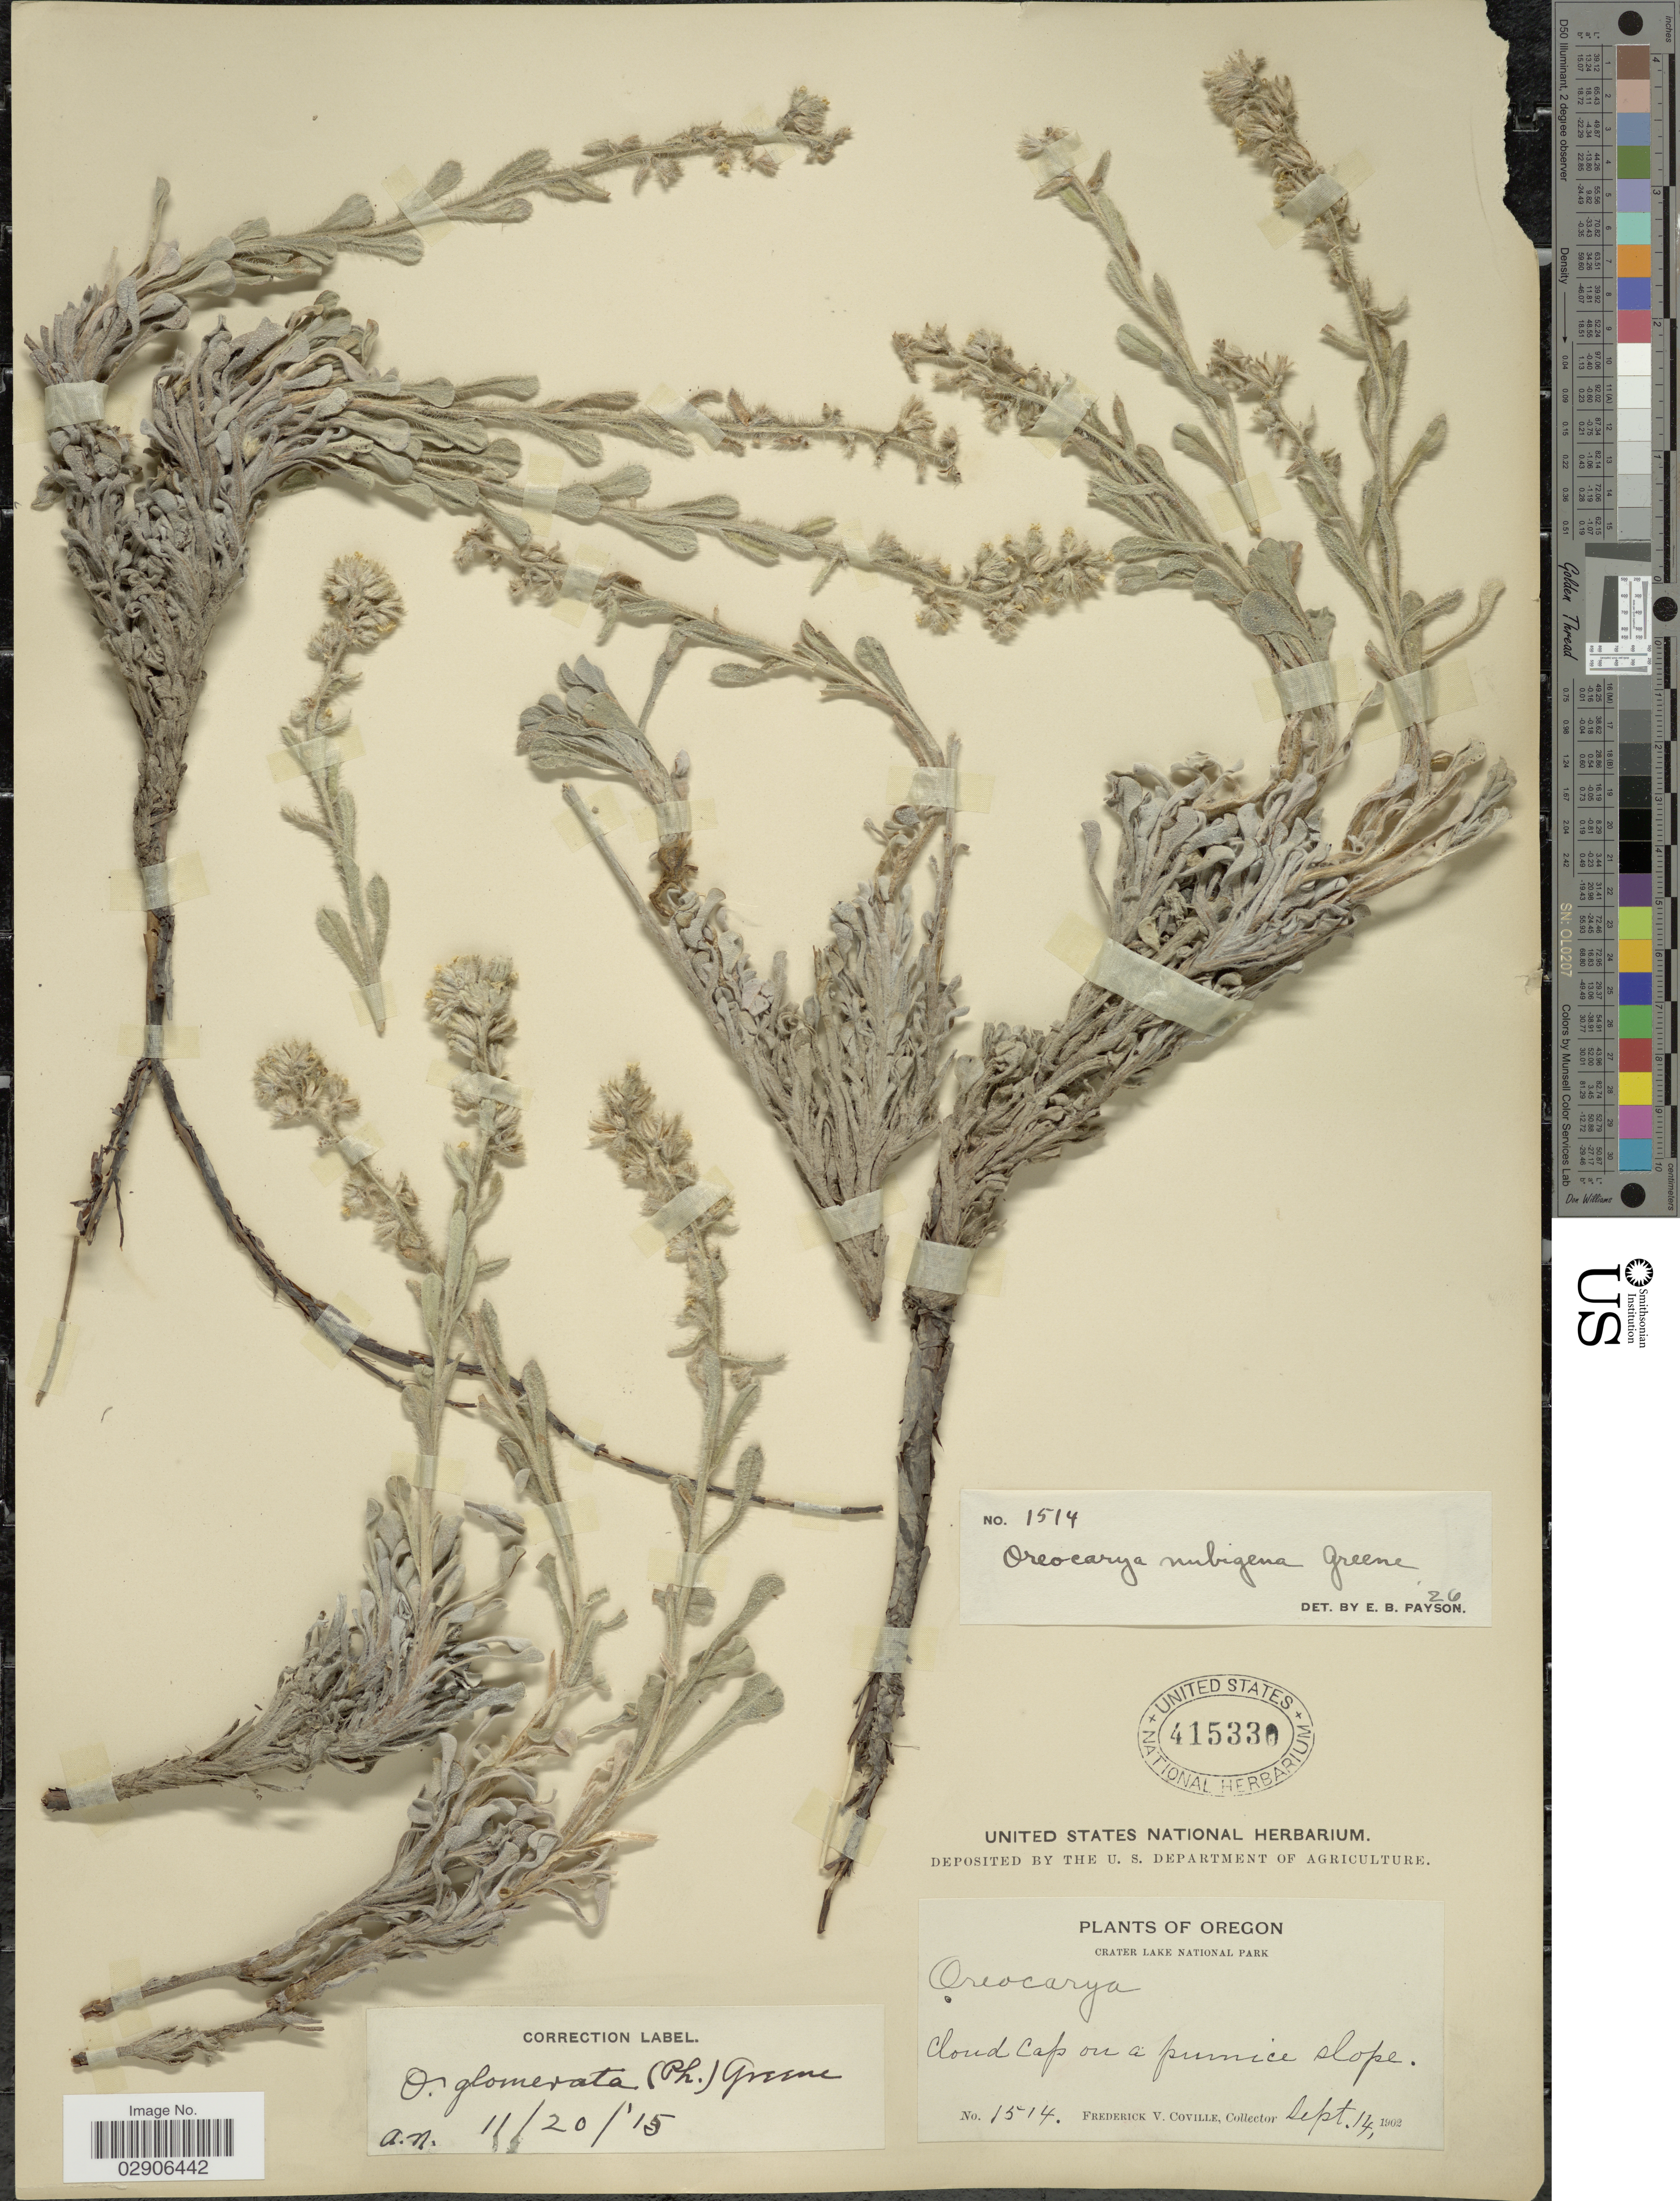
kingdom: Plantae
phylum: Tracheophyta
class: Magnoliopsida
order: Boraginales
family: Boraginaceae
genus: Oreocarya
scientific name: Oreocarya nubigena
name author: Greene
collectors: F. V. Coville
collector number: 1514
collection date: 1902-09-14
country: United States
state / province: Oregon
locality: Crater Lake National Park. Cloud Cap on a pumice slope.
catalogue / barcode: US 415330